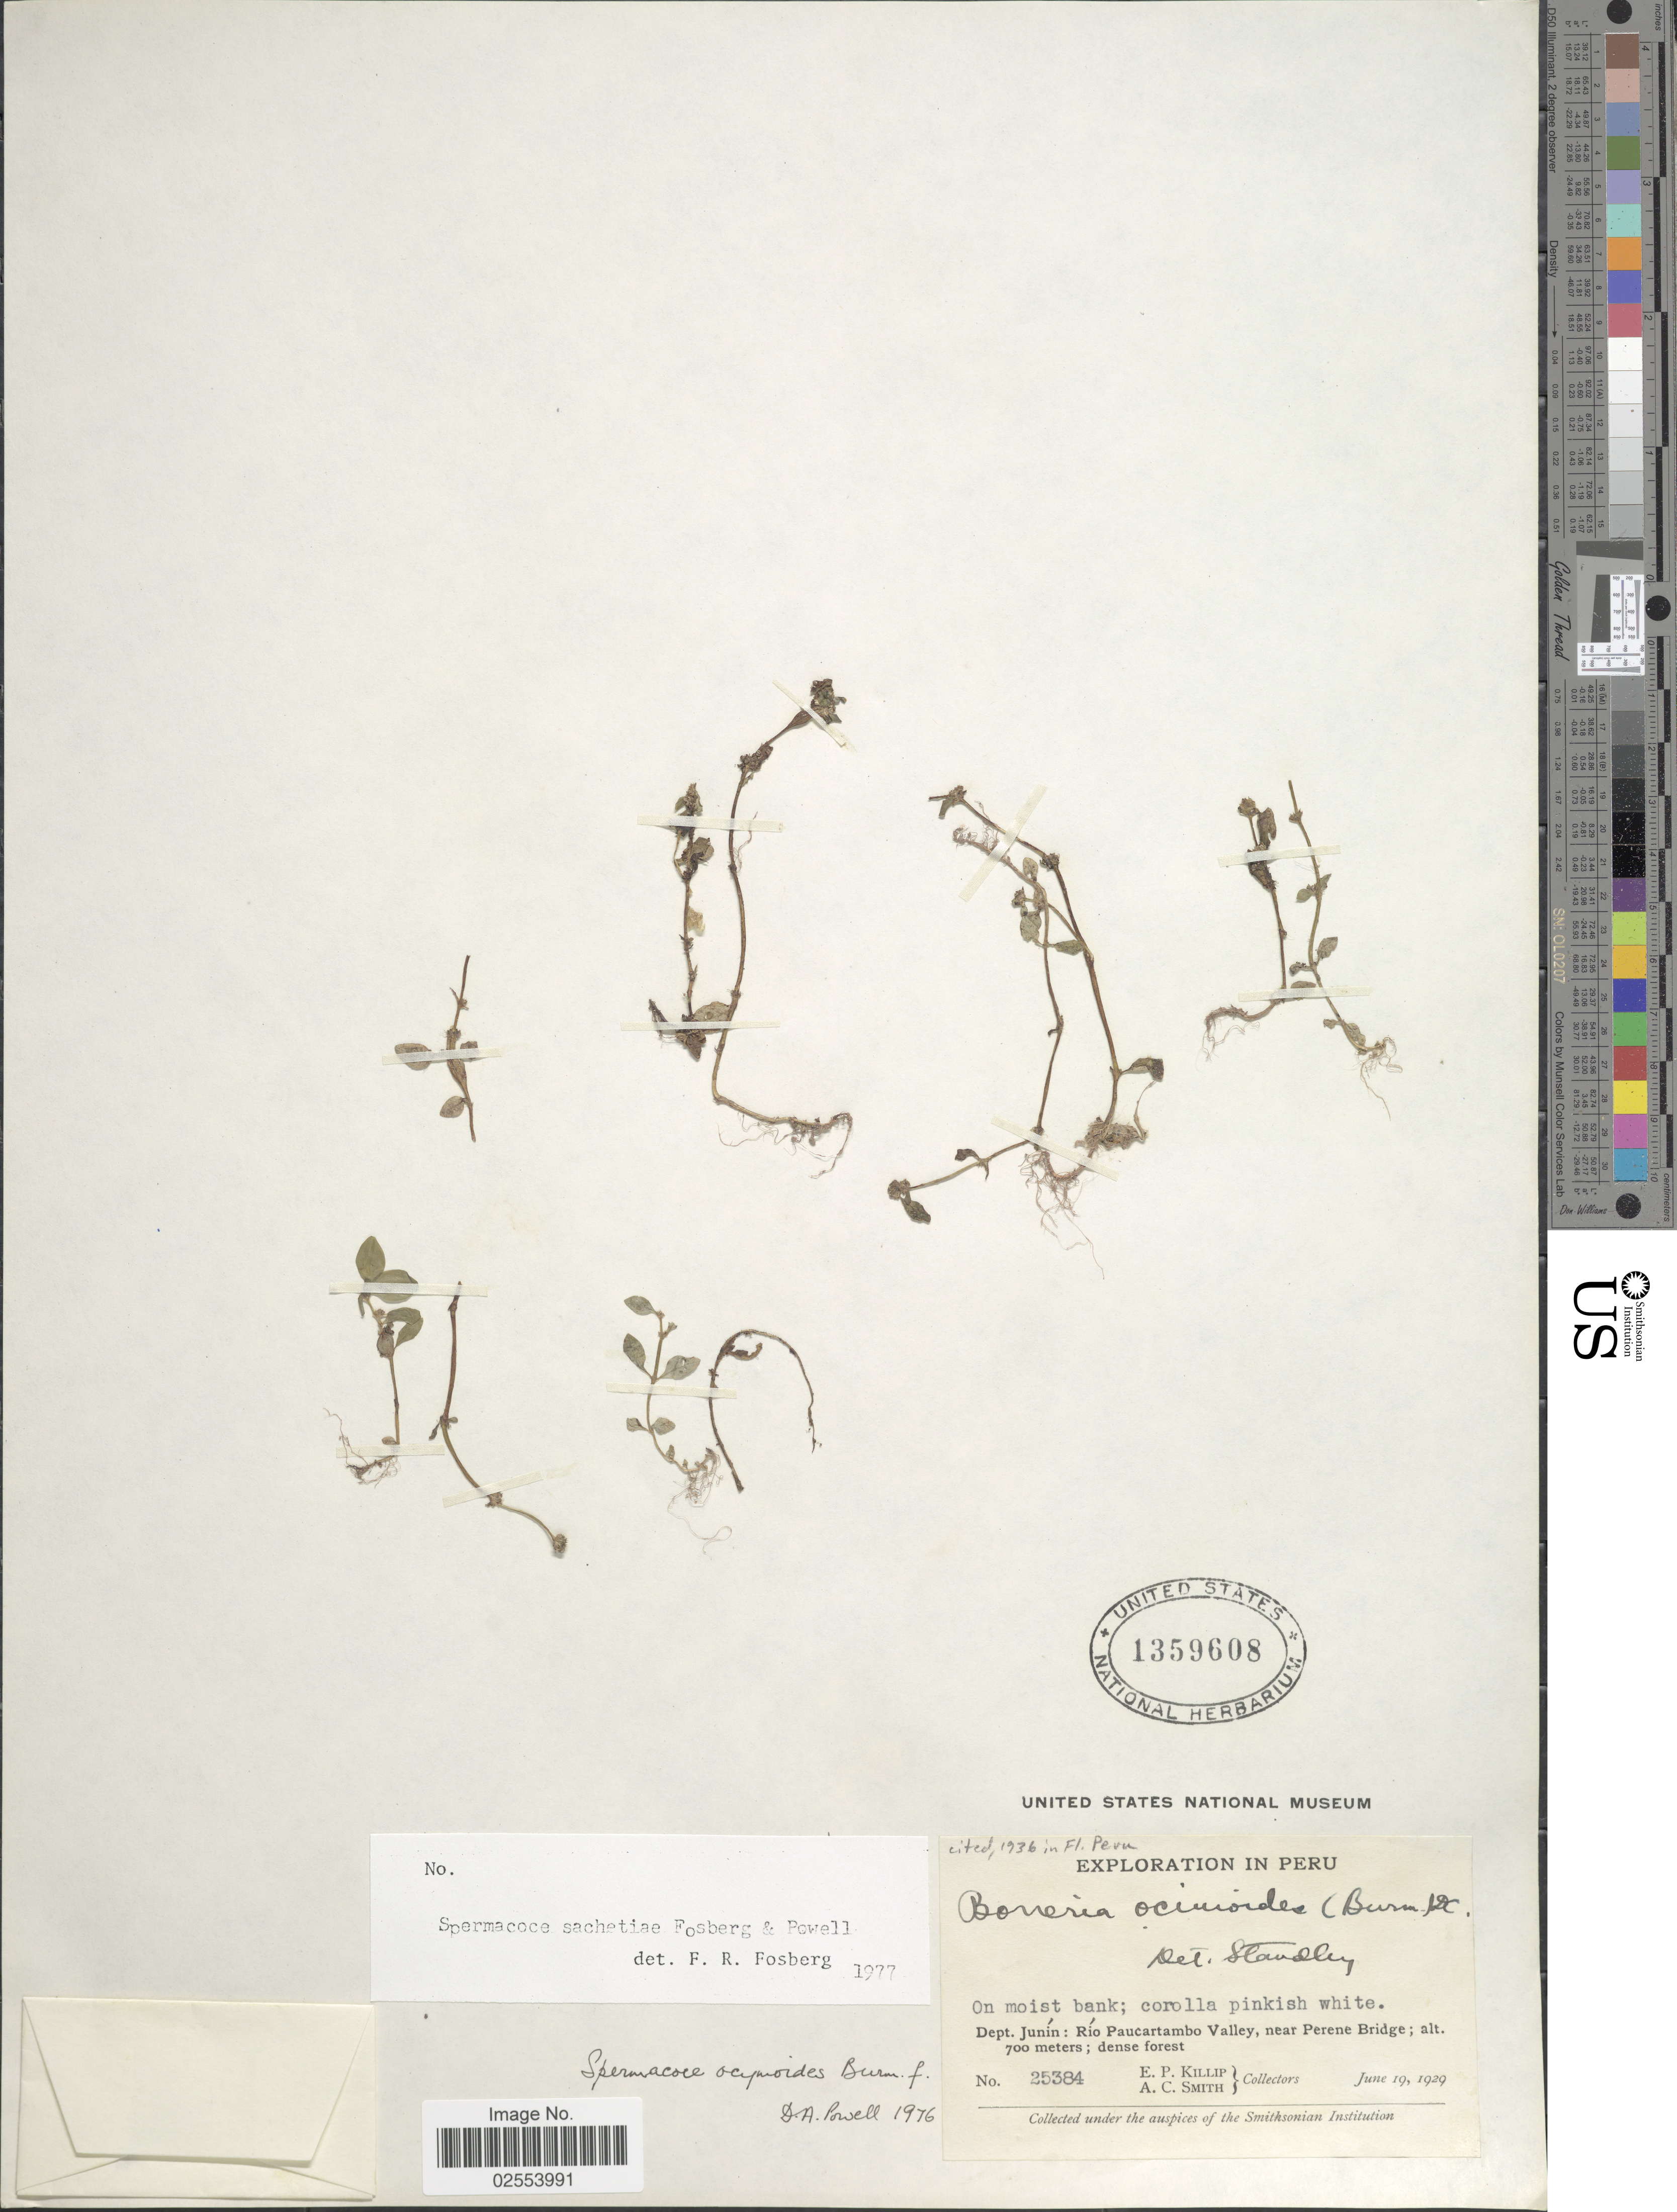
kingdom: Plantae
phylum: Tracheophyta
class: Magnoliopsida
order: Gentianales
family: Rubiaceae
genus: Spermacoce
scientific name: Spermacoce mauritiana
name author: Gideon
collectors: E. P. Killip & A. C. Smith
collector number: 25384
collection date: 1929-06-19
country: Peru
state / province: Junín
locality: On moist bank, Rio Paucartambo Valley, near Perene Bridge.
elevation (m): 700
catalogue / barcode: US 1359608